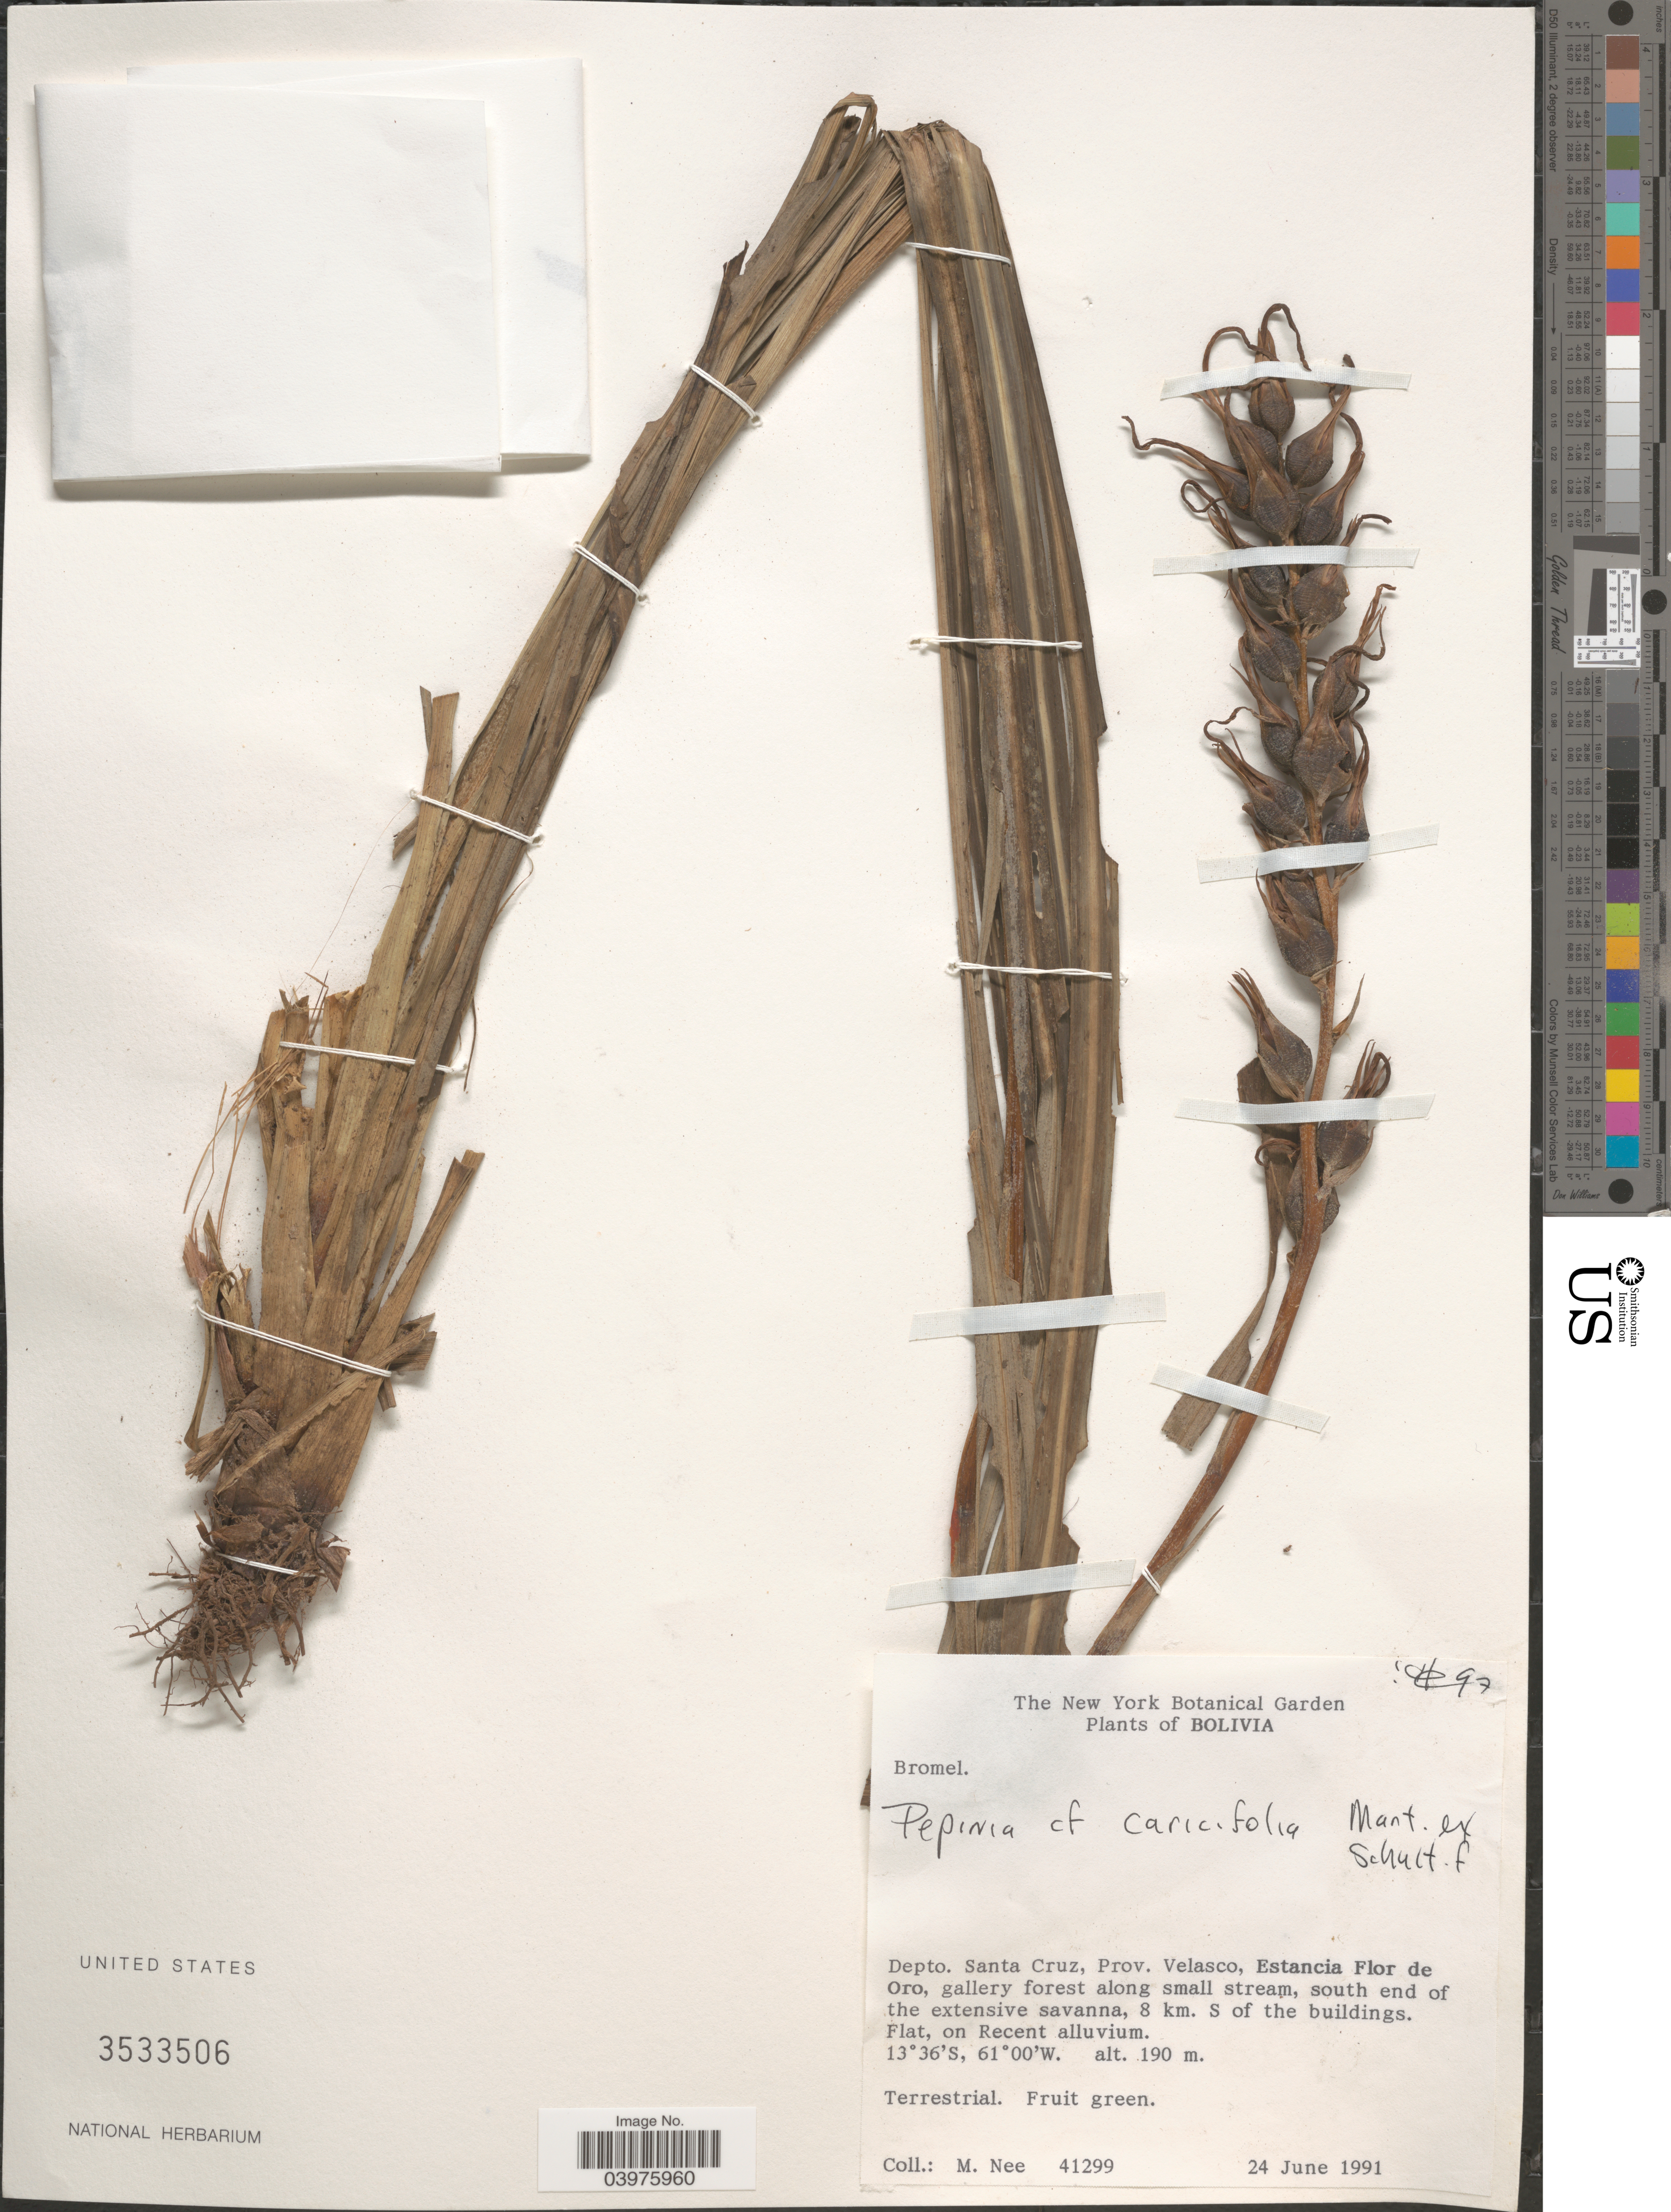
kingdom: Plantae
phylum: Tracheophyta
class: Liliopsida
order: Poales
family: Bromeliaceae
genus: Pitcairnia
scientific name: Pitcairnia caricifolia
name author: Mart. ex Schult. f.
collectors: M. Nee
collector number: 41299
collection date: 1991-06-24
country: Bolivia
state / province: Santa Cruz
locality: Depto. Santa Cruz, Prov. Velasco, Estancia Flor de Oro, gallery forest along small stream, south end of the extensive savanna, 8 km. S of the buildings.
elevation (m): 190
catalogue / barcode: US 3533506